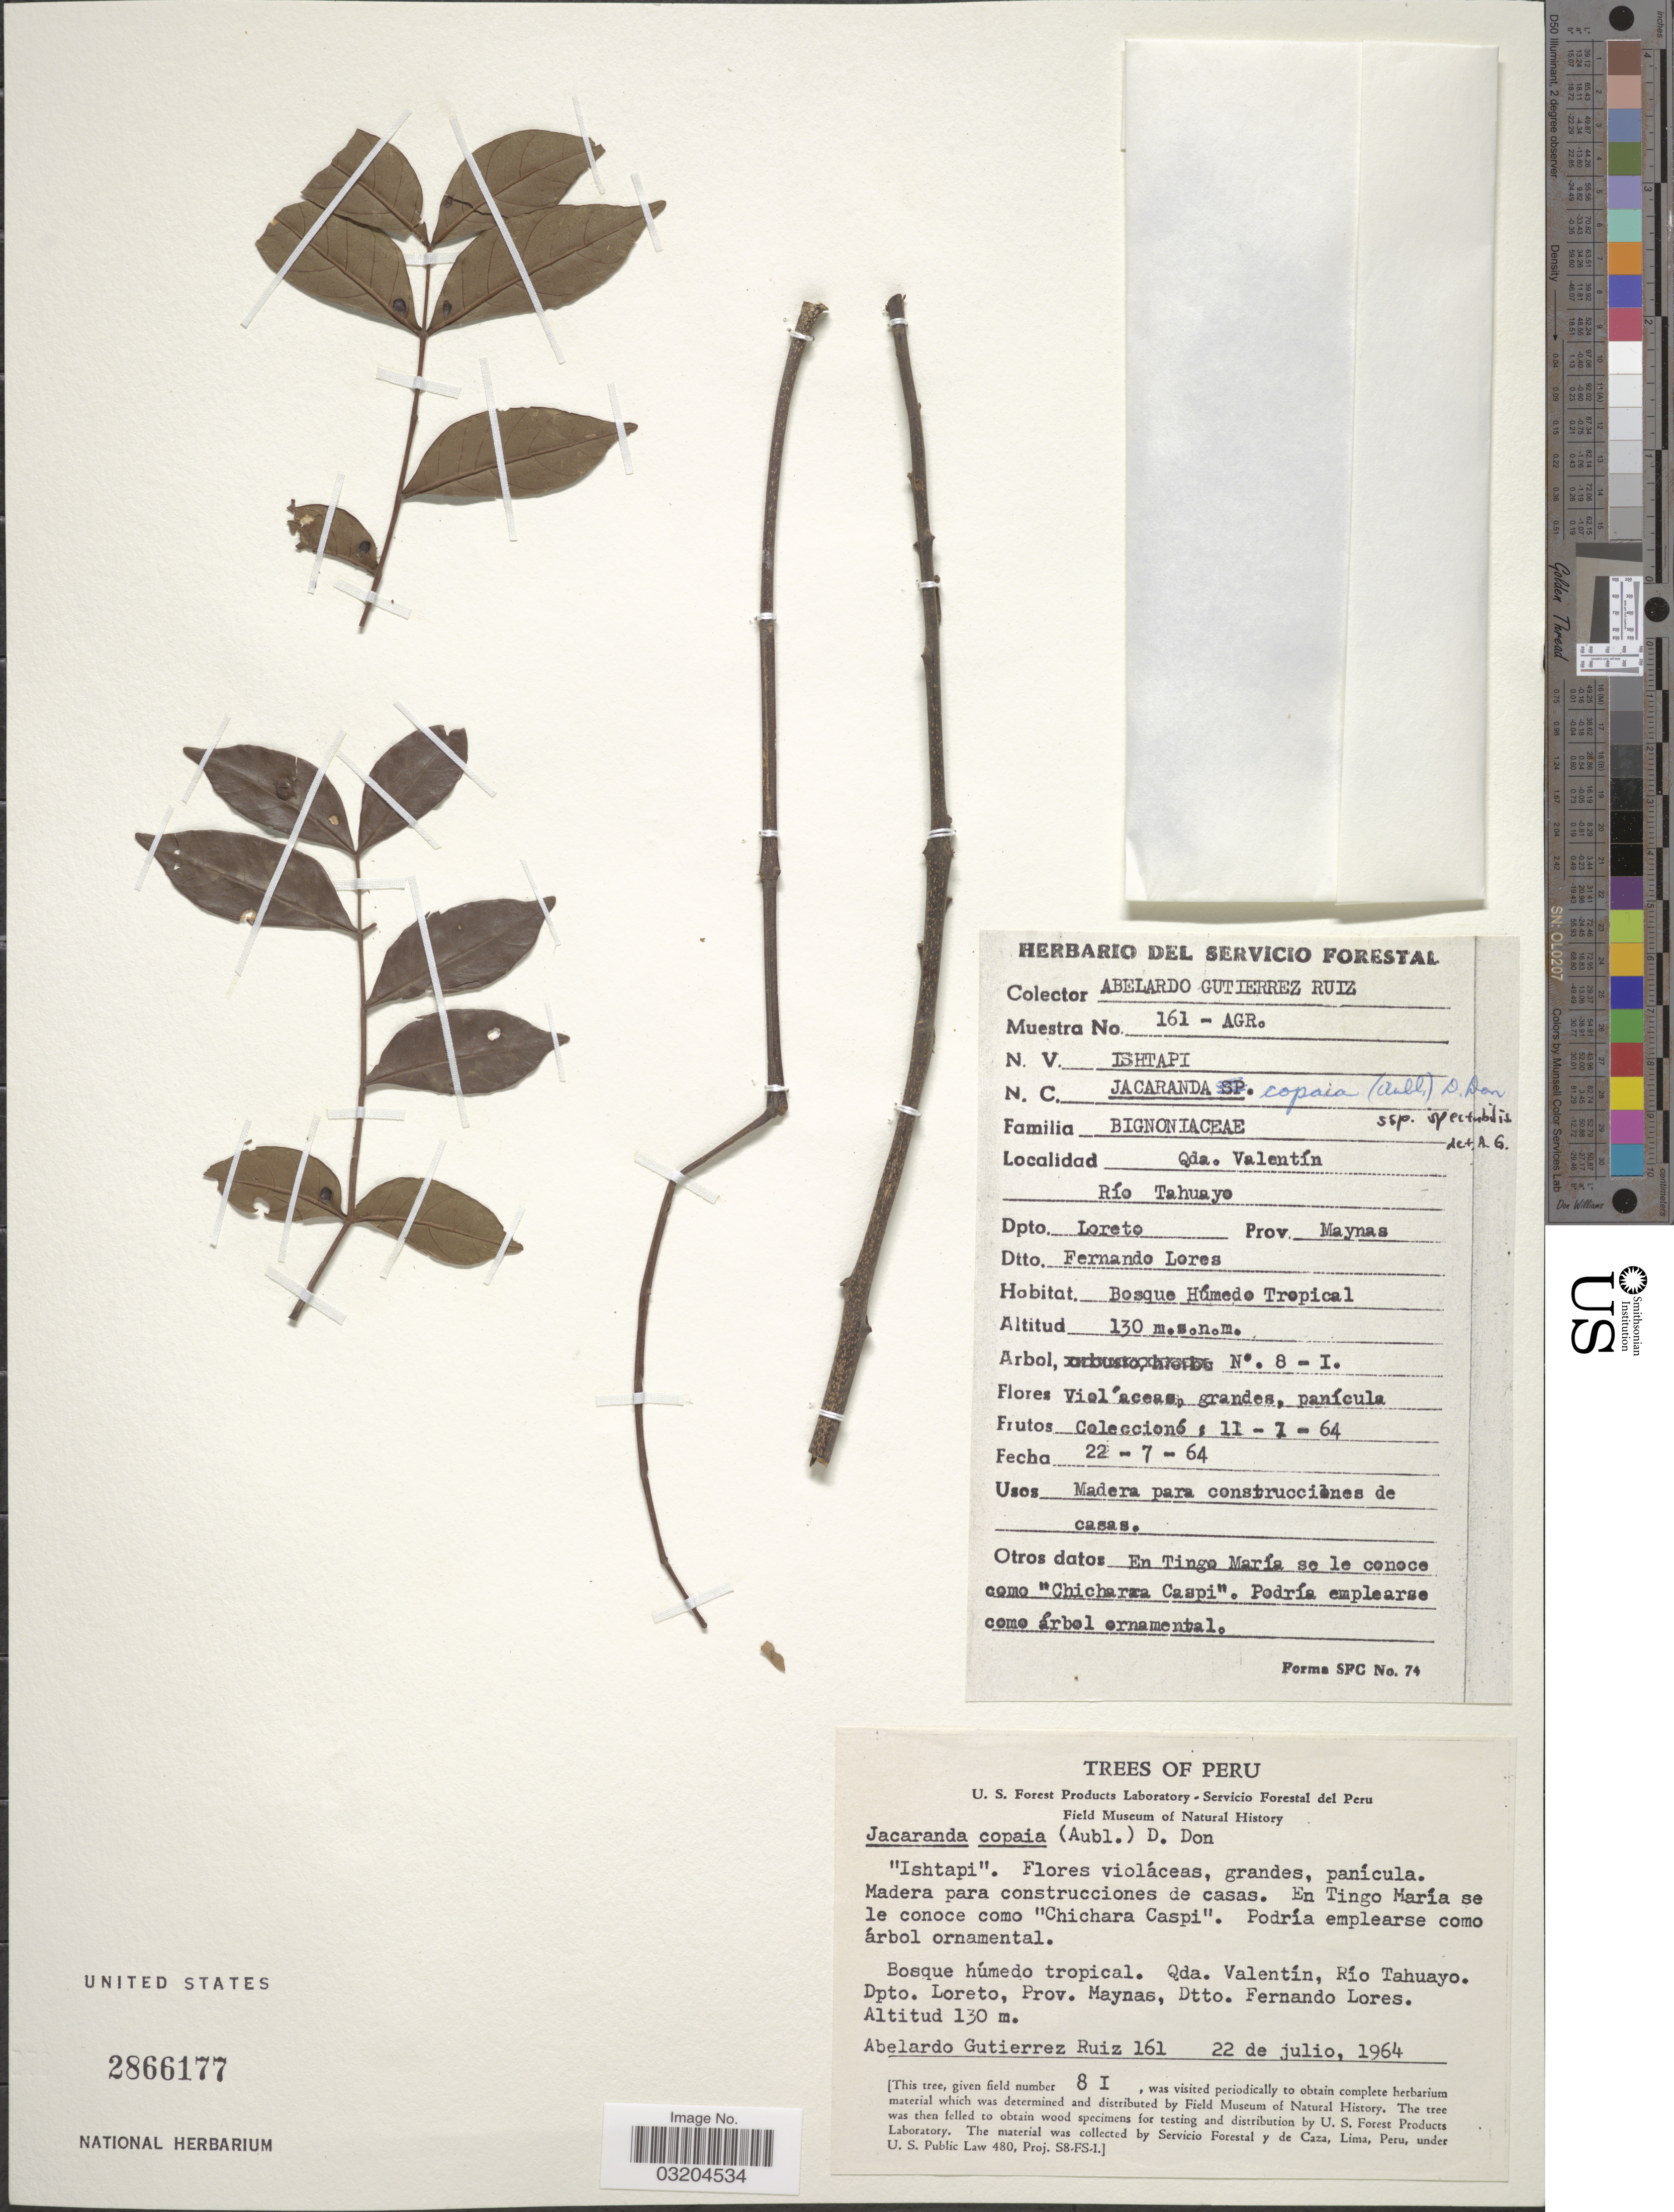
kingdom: Plantae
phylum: Tracheophyta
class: Magnoliopsida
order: Lamiales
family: Bignoniaceae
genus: Jacaranda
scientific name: Jacaranda copaia subsp. spectabilis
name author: (Mart. ex DC.) A.H. Gentry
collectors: A. Gutiérrez Ruíz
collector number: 161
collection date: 1964-07-22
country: Peru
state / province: Loreto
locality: Qda. Valentín. Río Tahuayo. Dpto. Loreto. Prov. Maynas. Dtto. Fernando Lores.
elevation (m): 130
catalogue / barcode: US 2866177